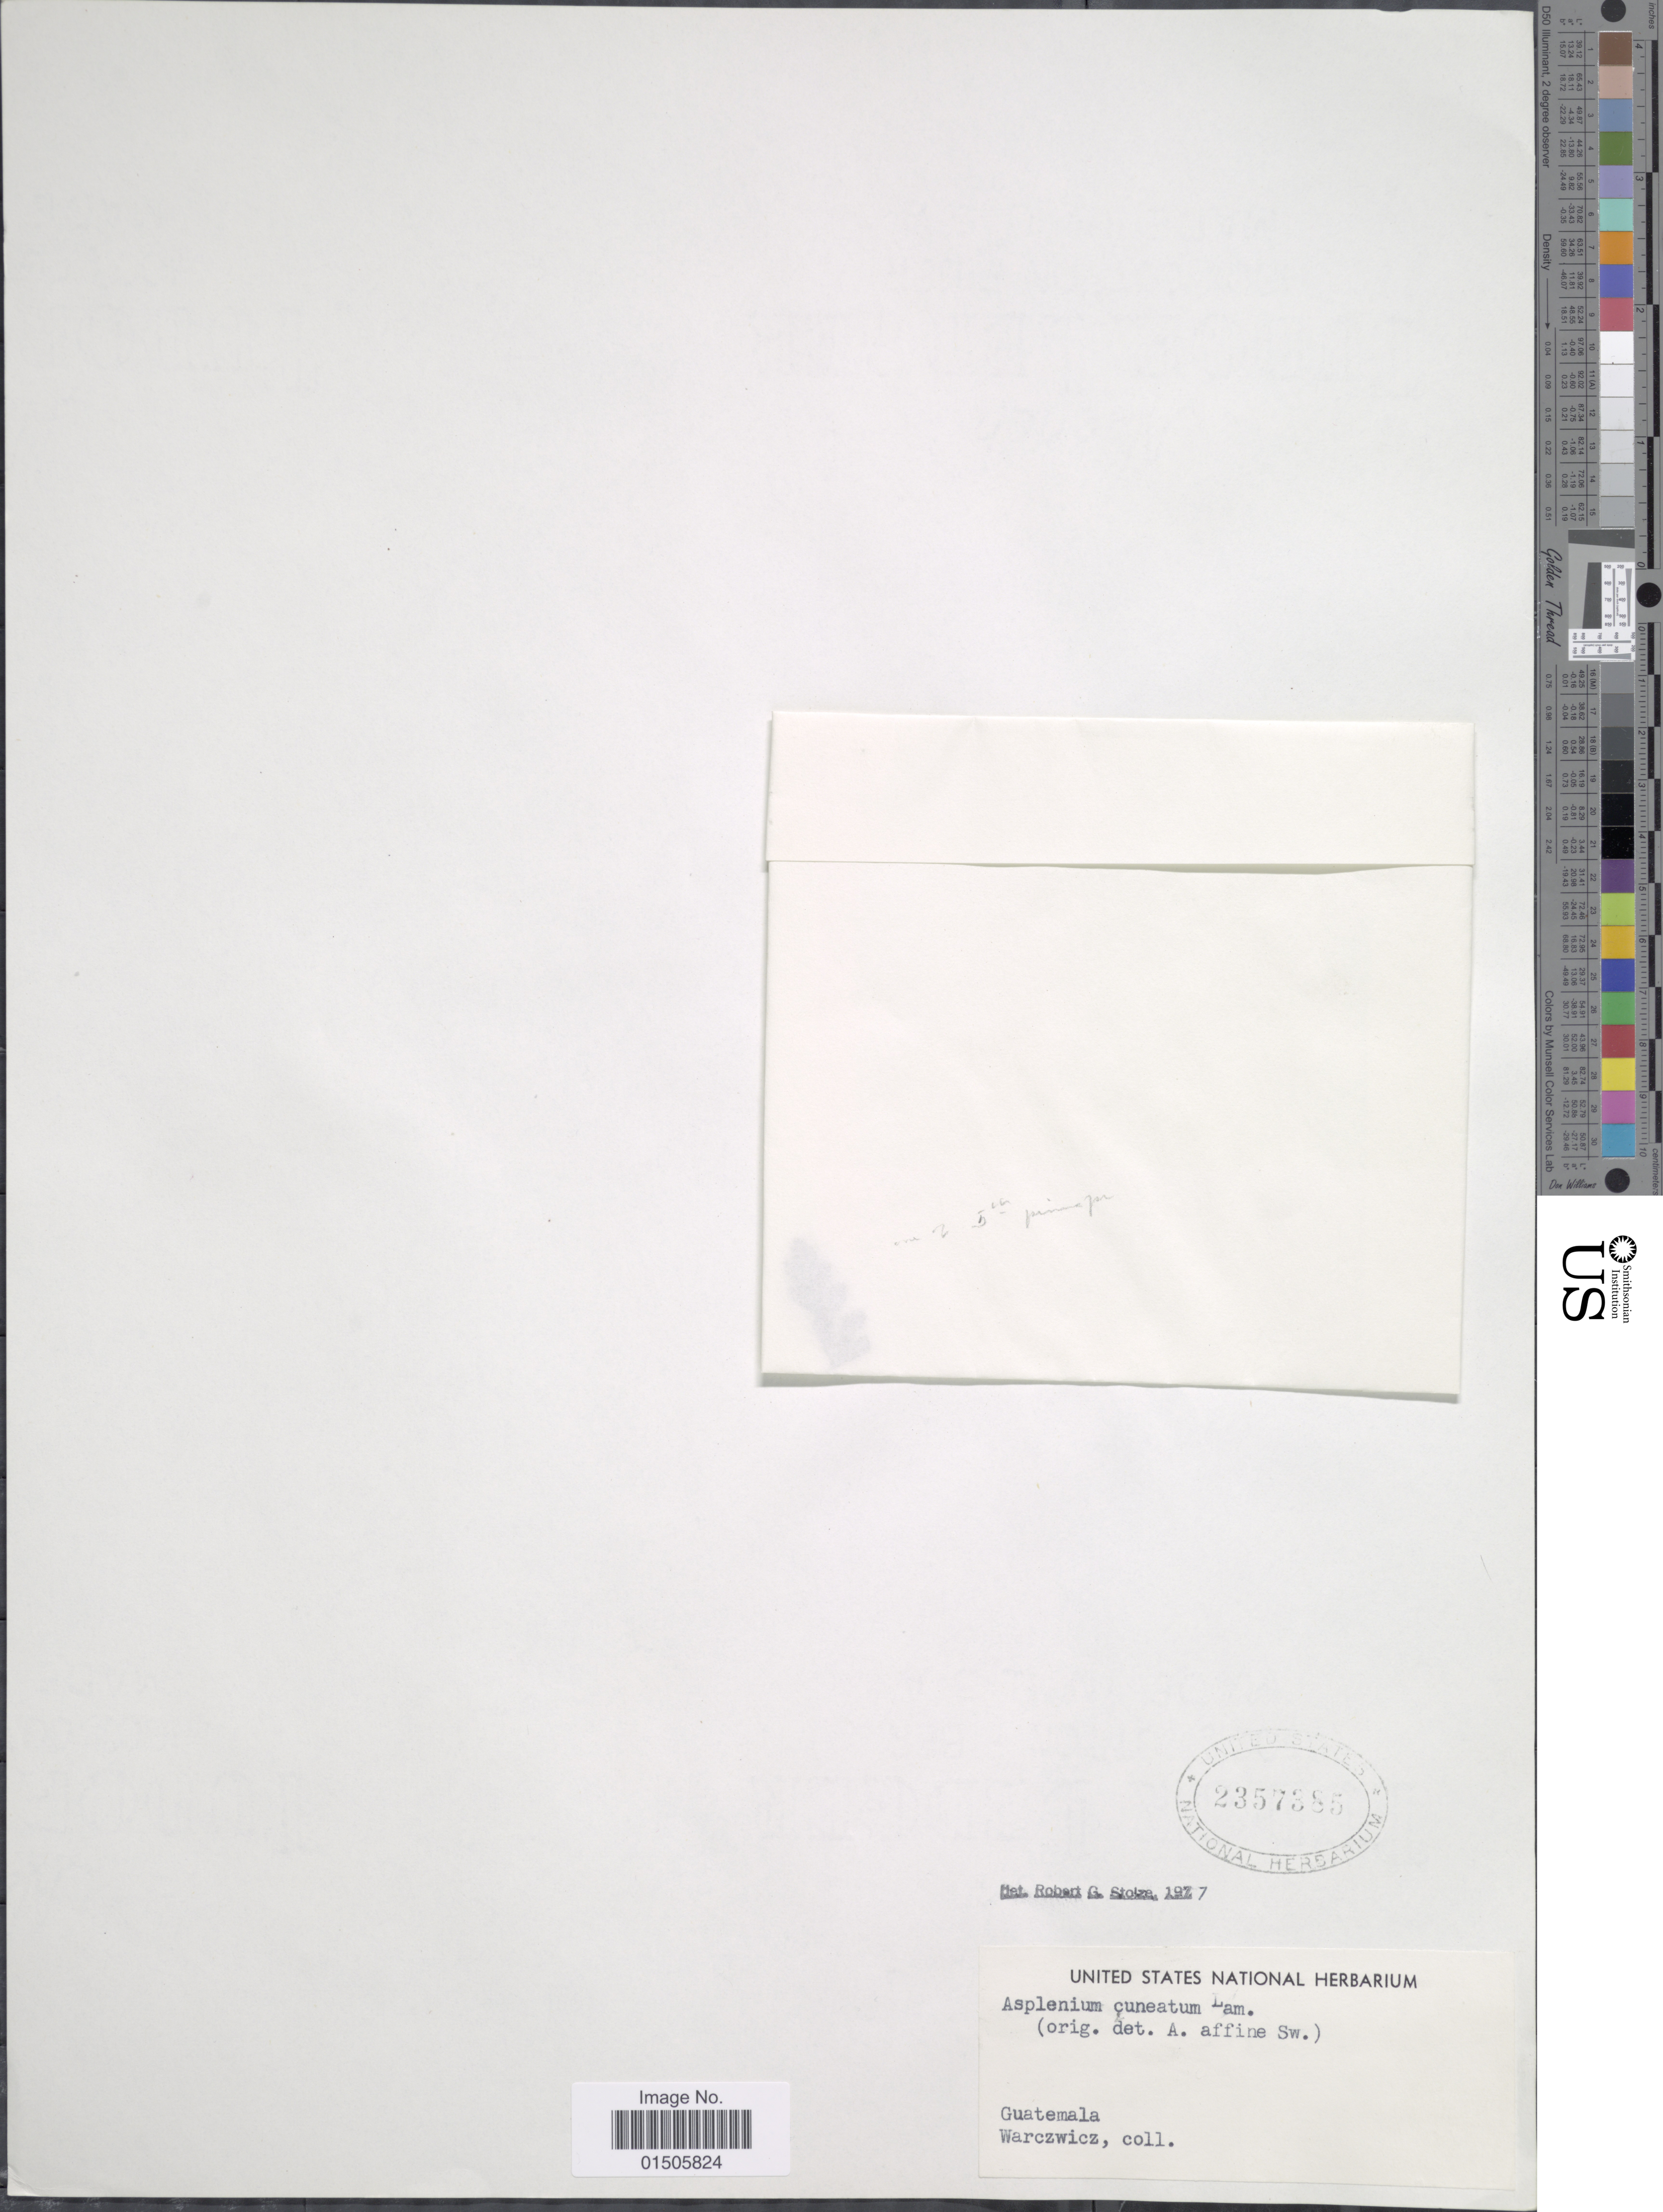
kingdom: Plantae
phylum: Tracheophyta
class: Polypodiopsida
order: Polypodiales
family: Aspleniaceae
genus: Asplenium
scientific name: Asplenium cuneatum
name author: Lam.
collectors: Warczwicz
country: Guatemala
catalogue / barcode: US 2357385